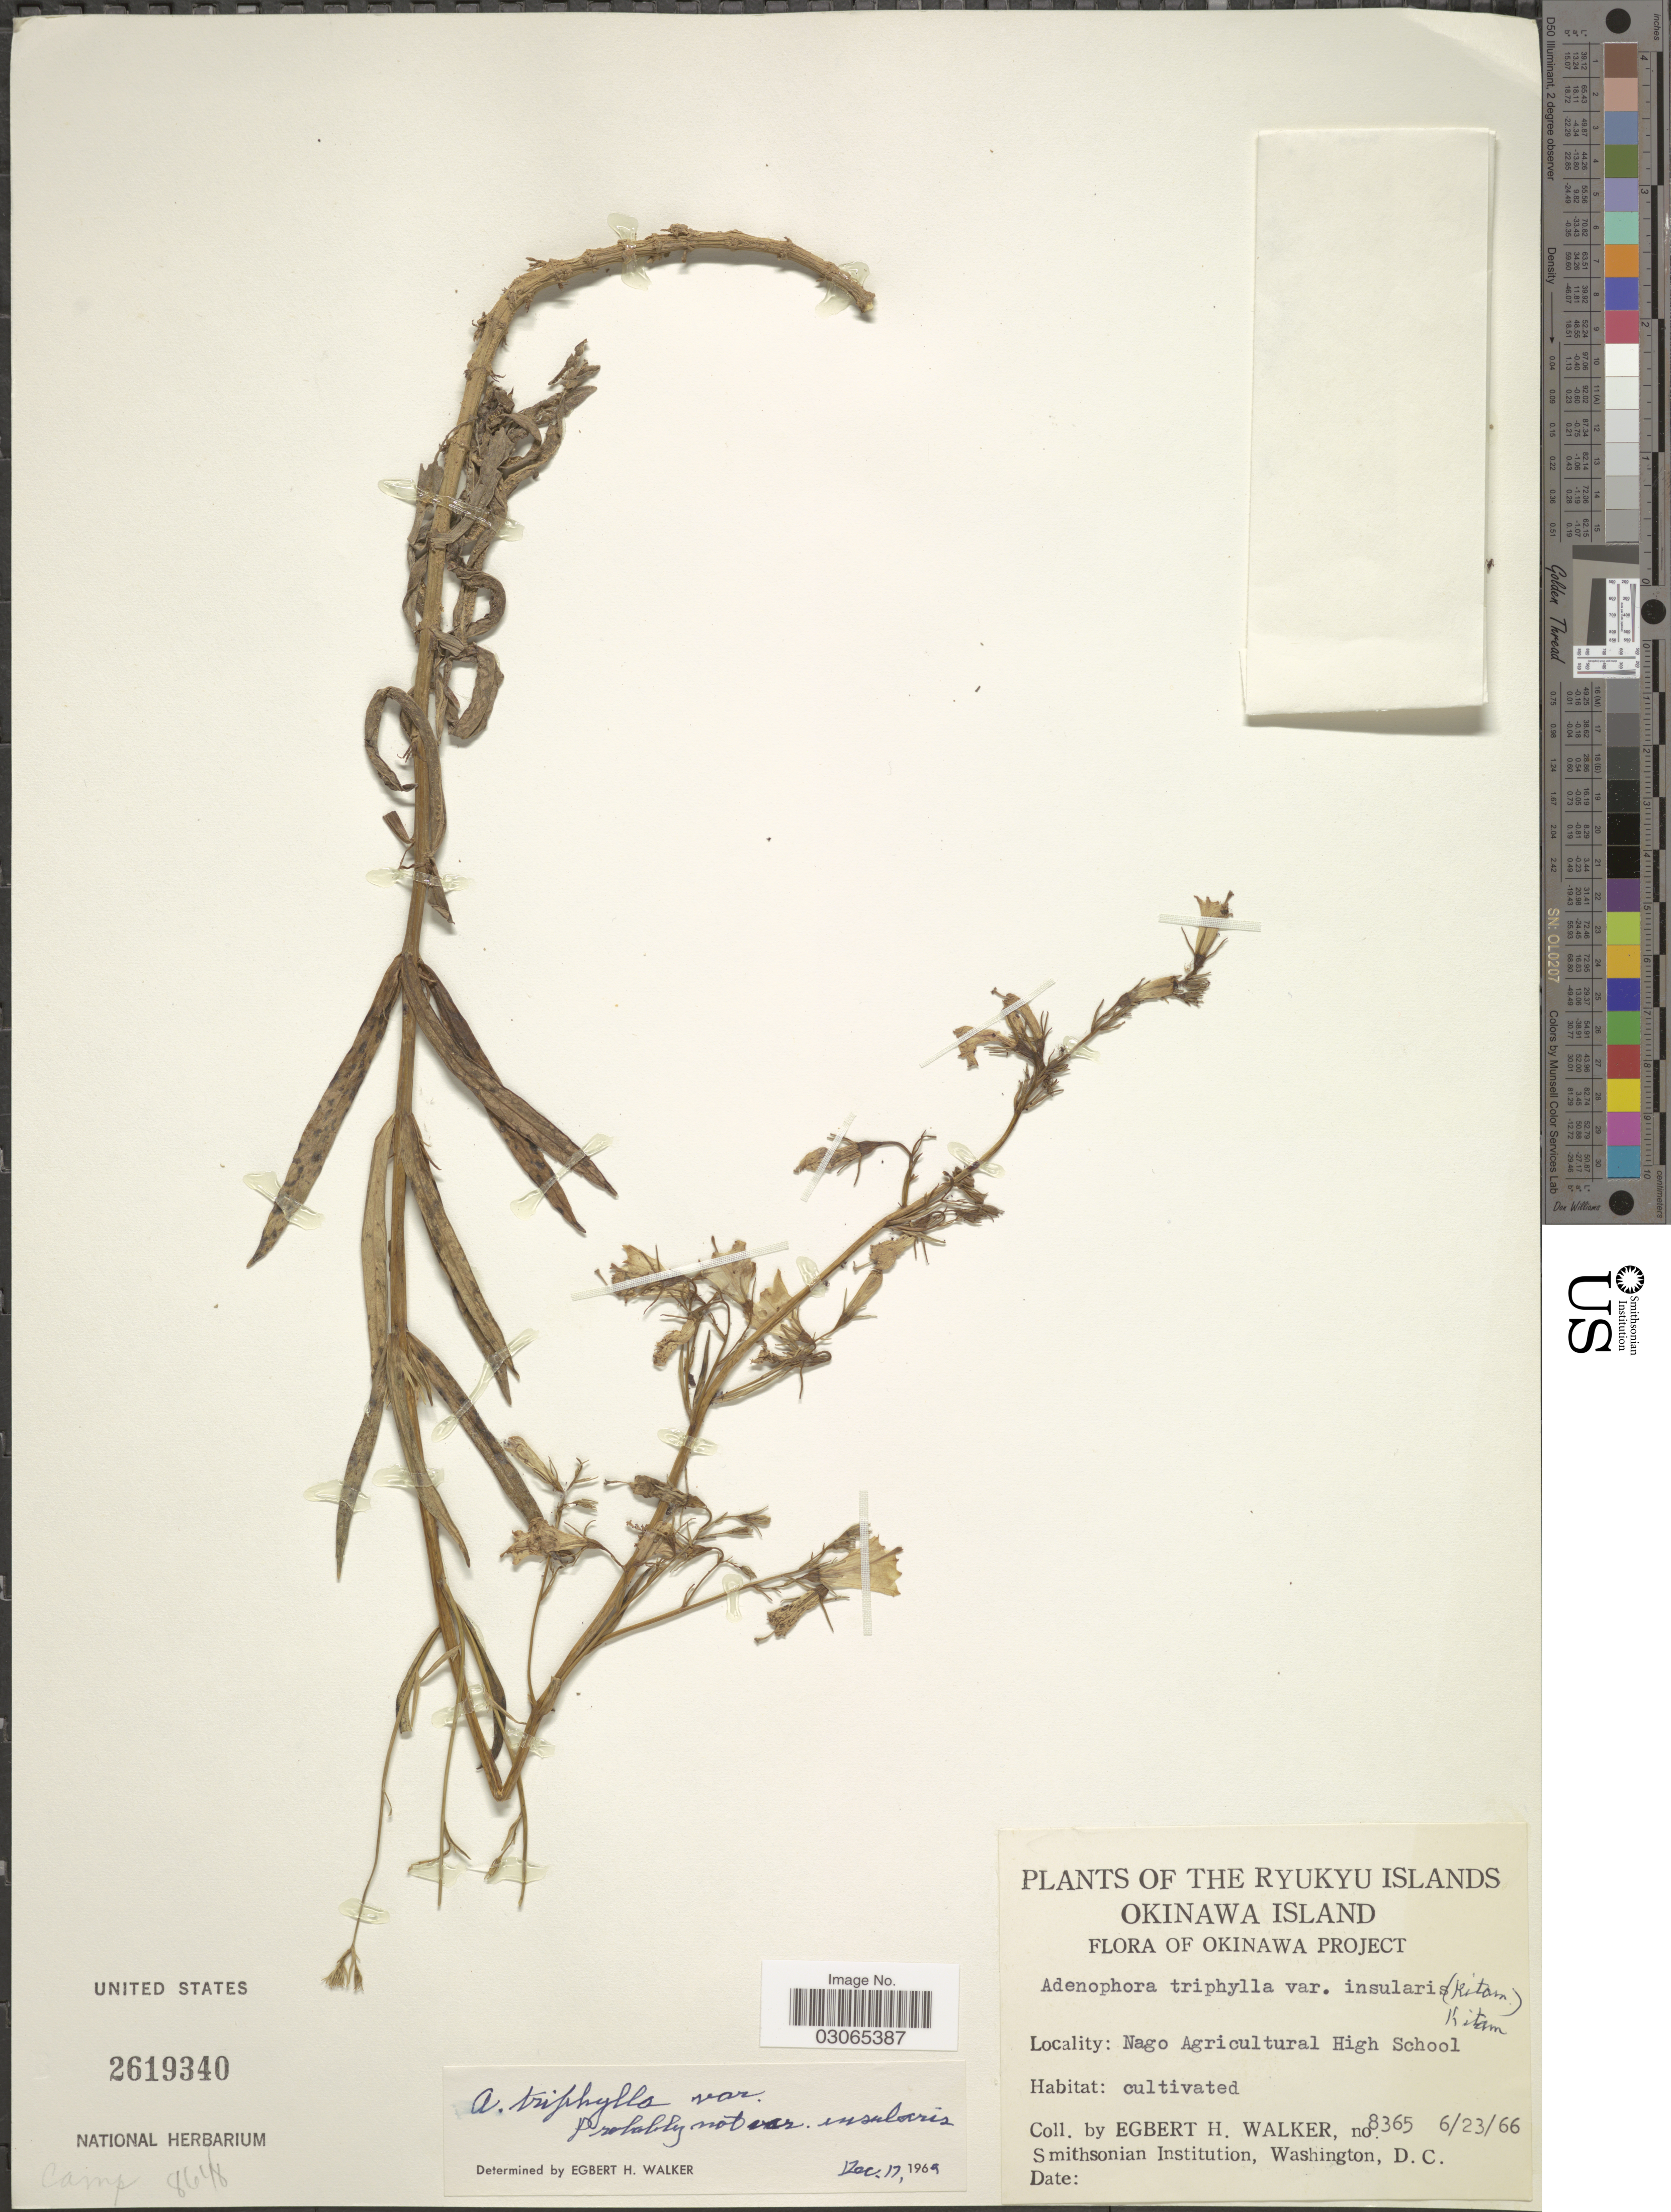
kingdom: Plantae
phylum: Tracheophyta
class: Magnoliopsida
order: Asterales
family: Campanulaceae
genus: Adenophora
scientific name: Adenophora triphylla var. insularis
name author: (Kitam.) Kitam.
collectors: E. H. Walker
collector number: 8365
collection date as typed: Transcribed d/m/y: 23/6/66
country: Japan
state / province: Okinawa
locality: The Ryukyu Islands. Okinawa Island, Okinawa Project. Nago Agricultural High School.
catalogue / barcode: US 2619340